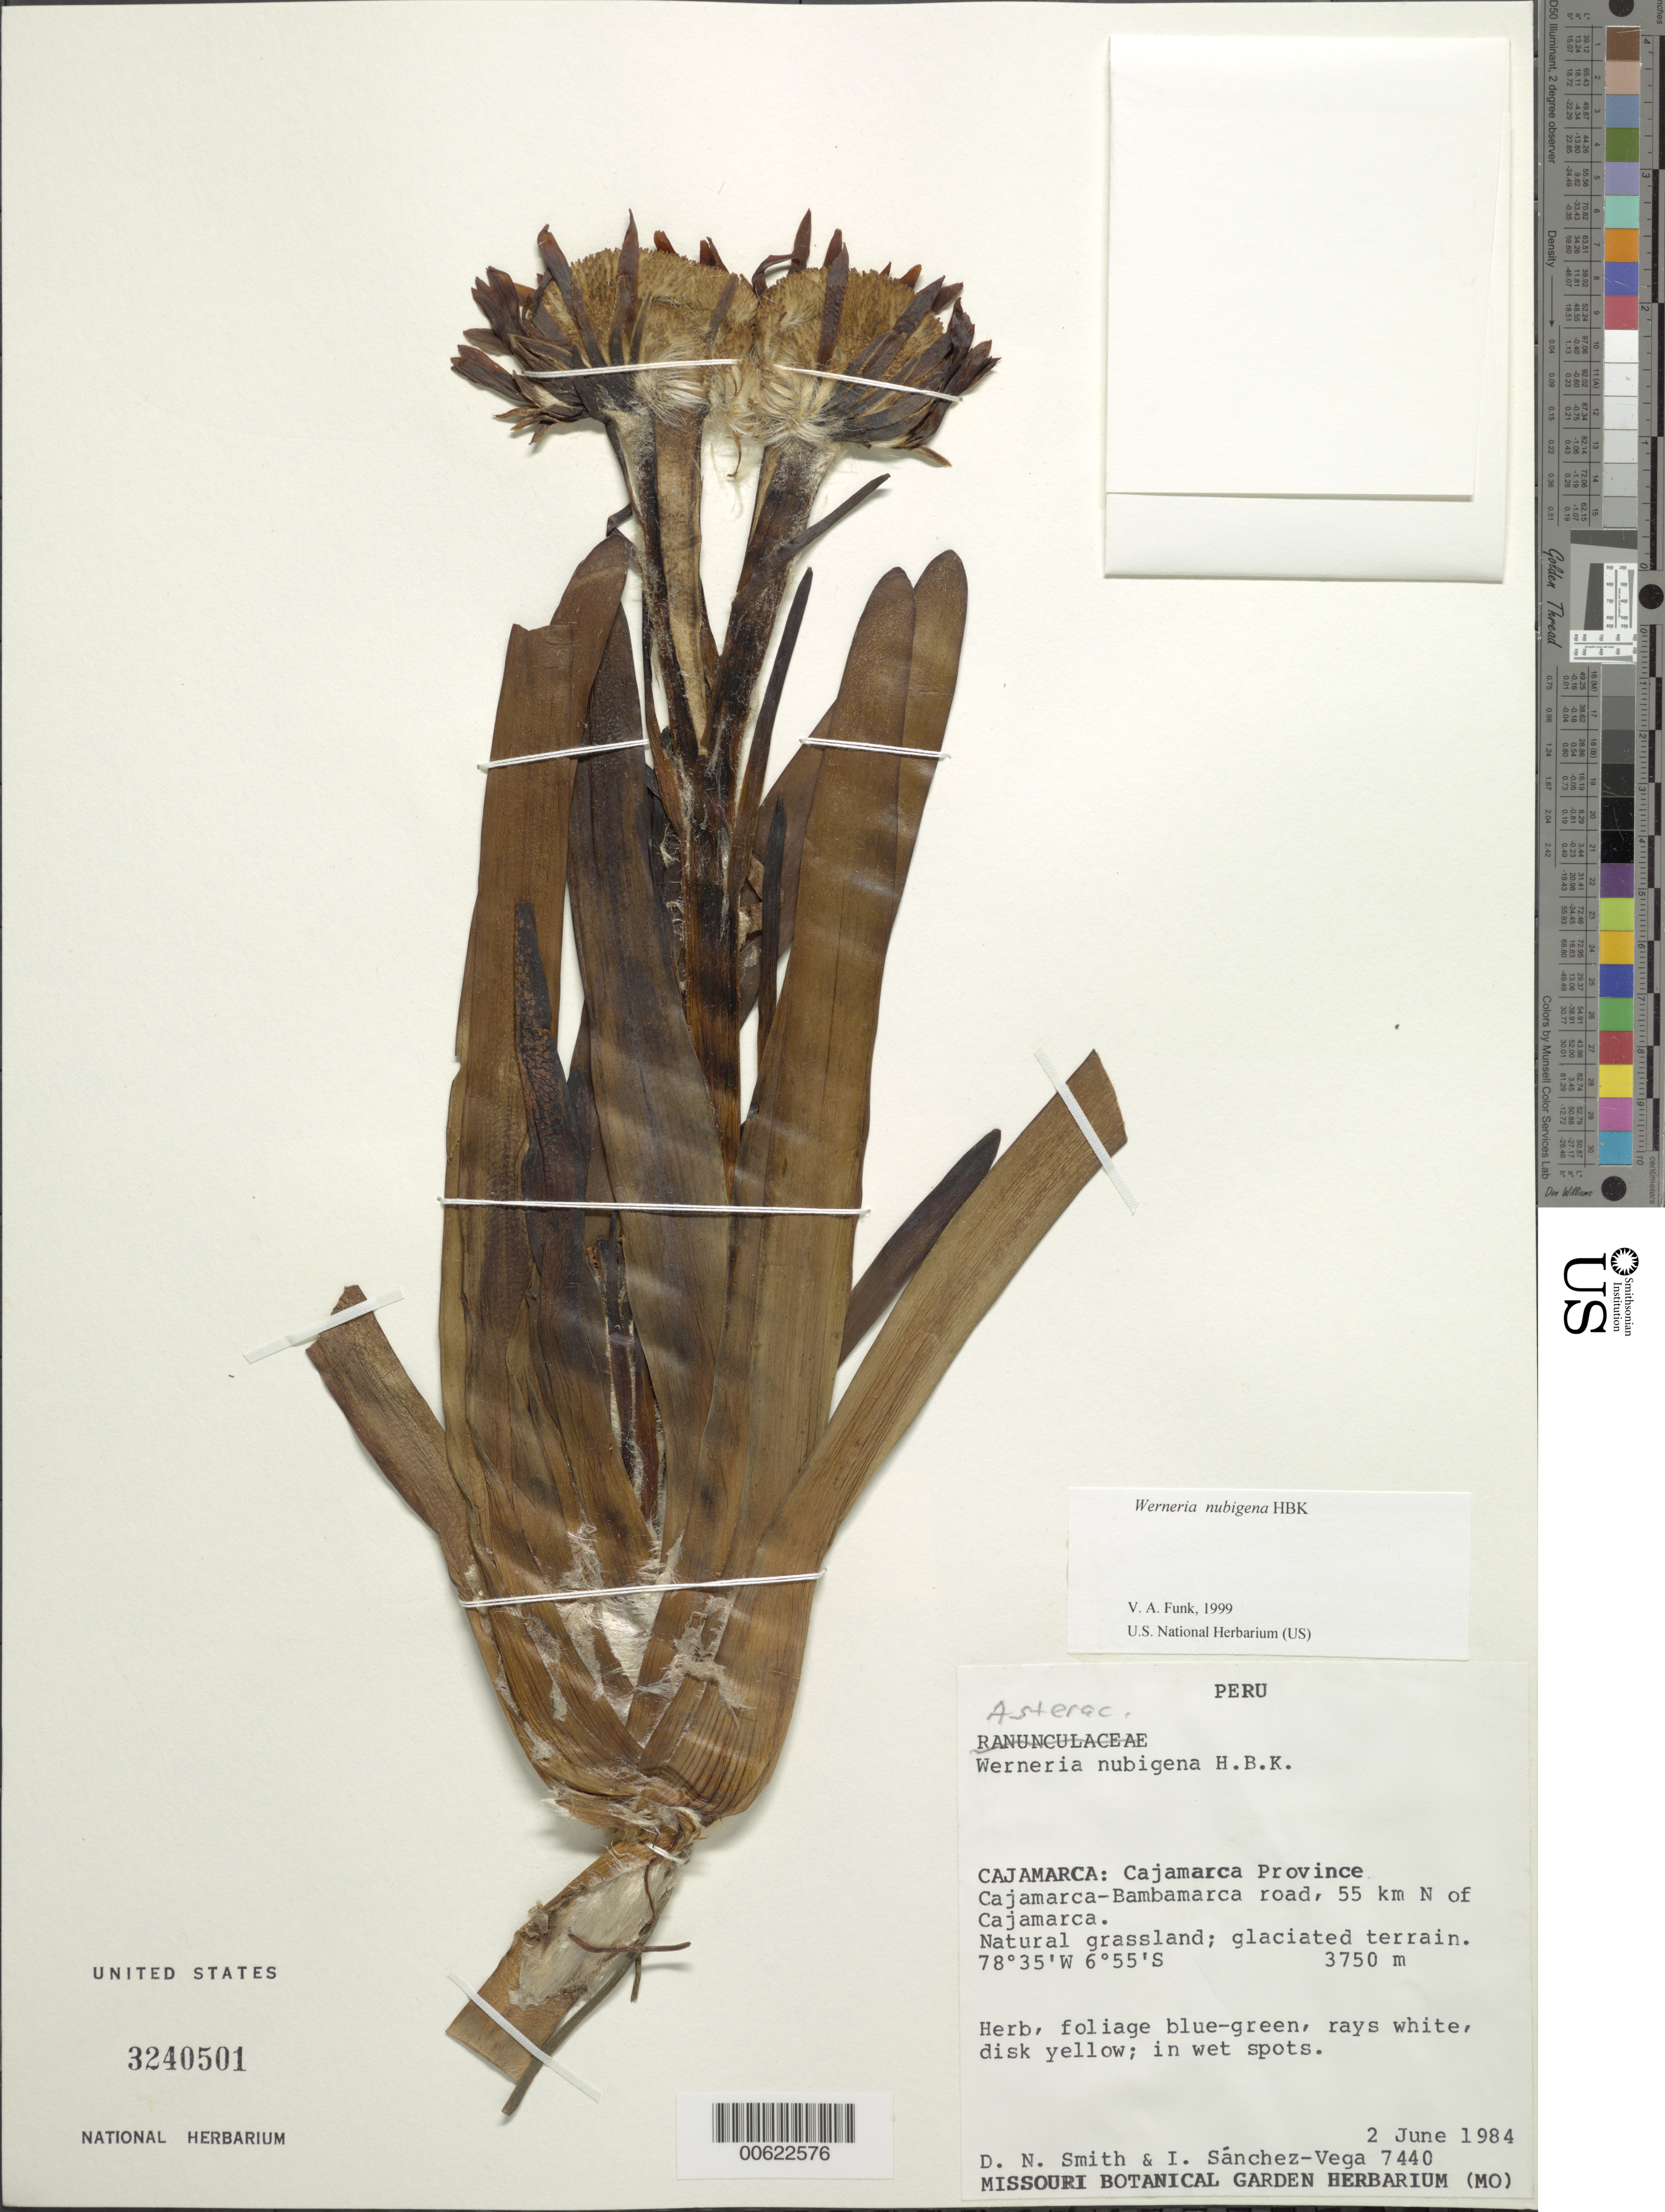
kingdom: Plantae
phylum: Tracheophyta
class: Magnoliopsida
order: Asterales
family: Asteraceae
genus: Werneria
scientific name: Werneria nubigena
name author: Kunth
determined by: Funk, Vicki A., (BOT), Smithsonian Institution - National Museum of Natural History (UNITED STATES)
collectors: D. Smith & I. M. Sánchez Vega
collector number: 7440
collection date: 1984-06-02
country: Peru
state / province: Cajamarca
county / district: Cajamarca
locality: Cajamarca-Bambamarca road, 55 km N of Cajamarca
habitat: Wet spots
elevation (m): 3750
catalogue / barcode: US 3240501